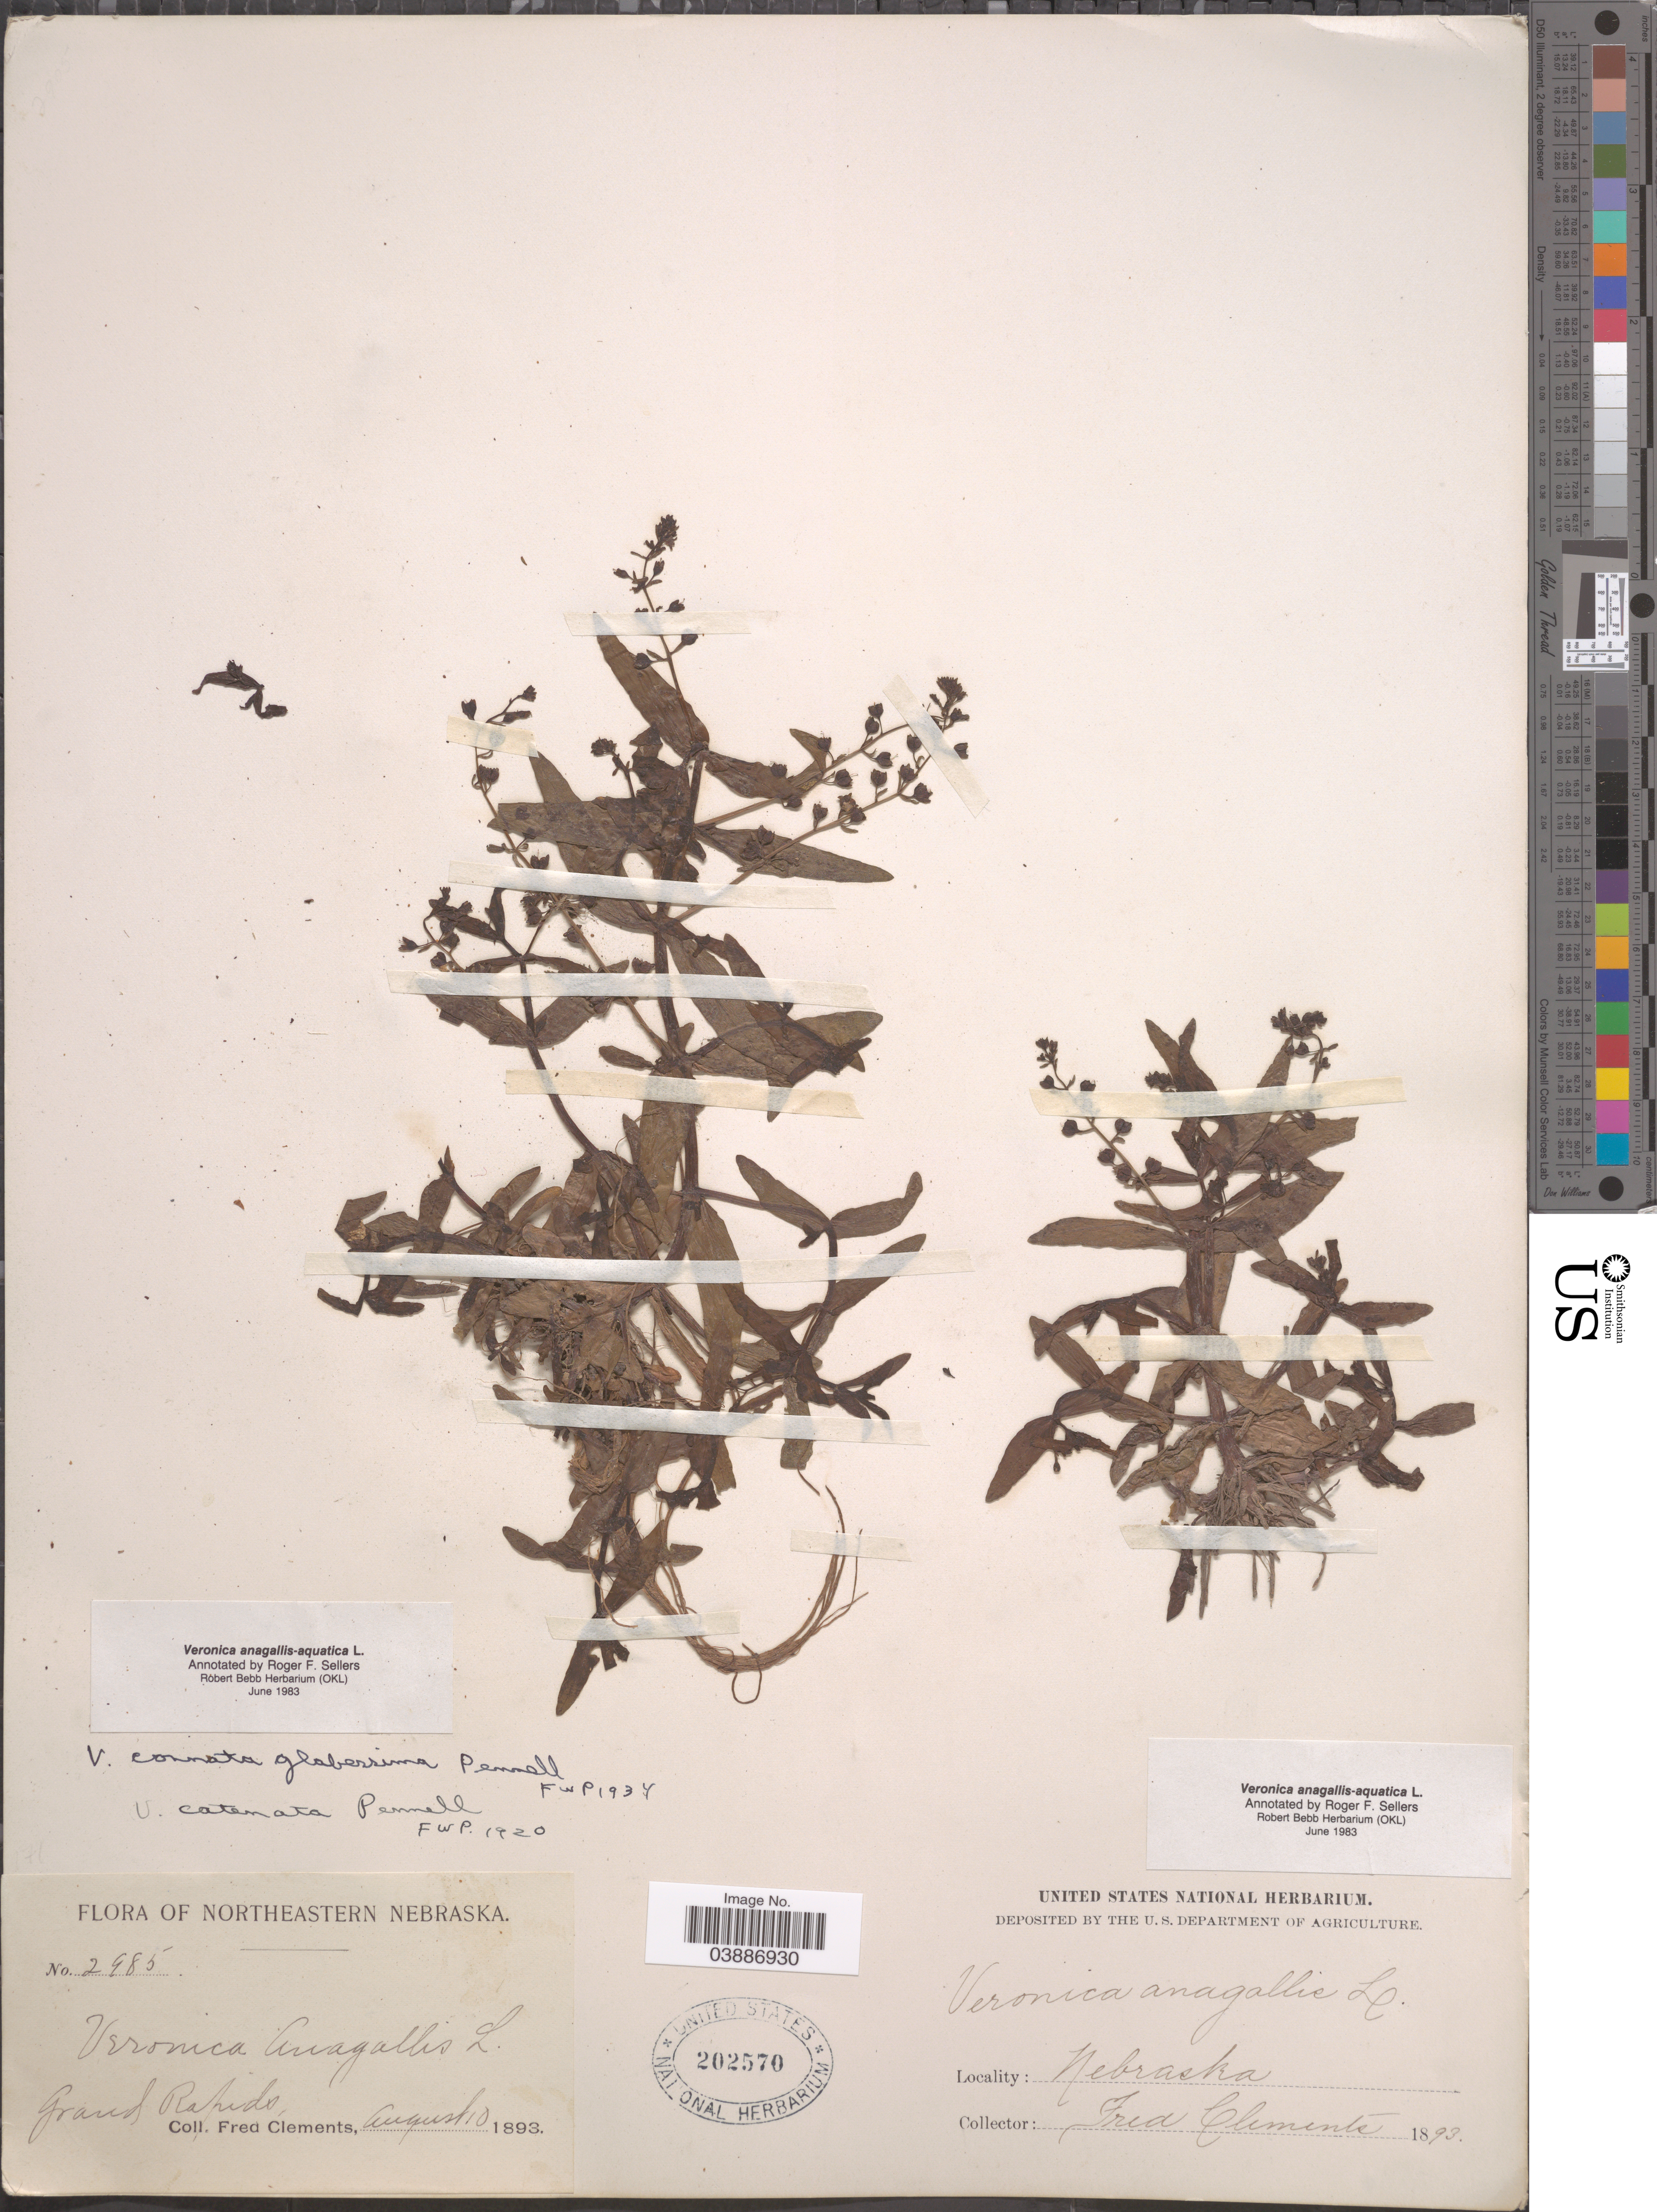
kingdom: Plantae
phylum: Tracheophyta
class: Magnoliopsida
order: Lamiales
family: Plantaginaceae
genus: Veronica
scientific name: Veronica anagallis-aquatica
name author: L.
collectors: F. Clements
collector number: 2985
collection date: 1893-08-10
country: United States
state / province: Nebraska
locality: Northeastern Nebraska. Grand Rapids.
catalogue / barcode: US 202570